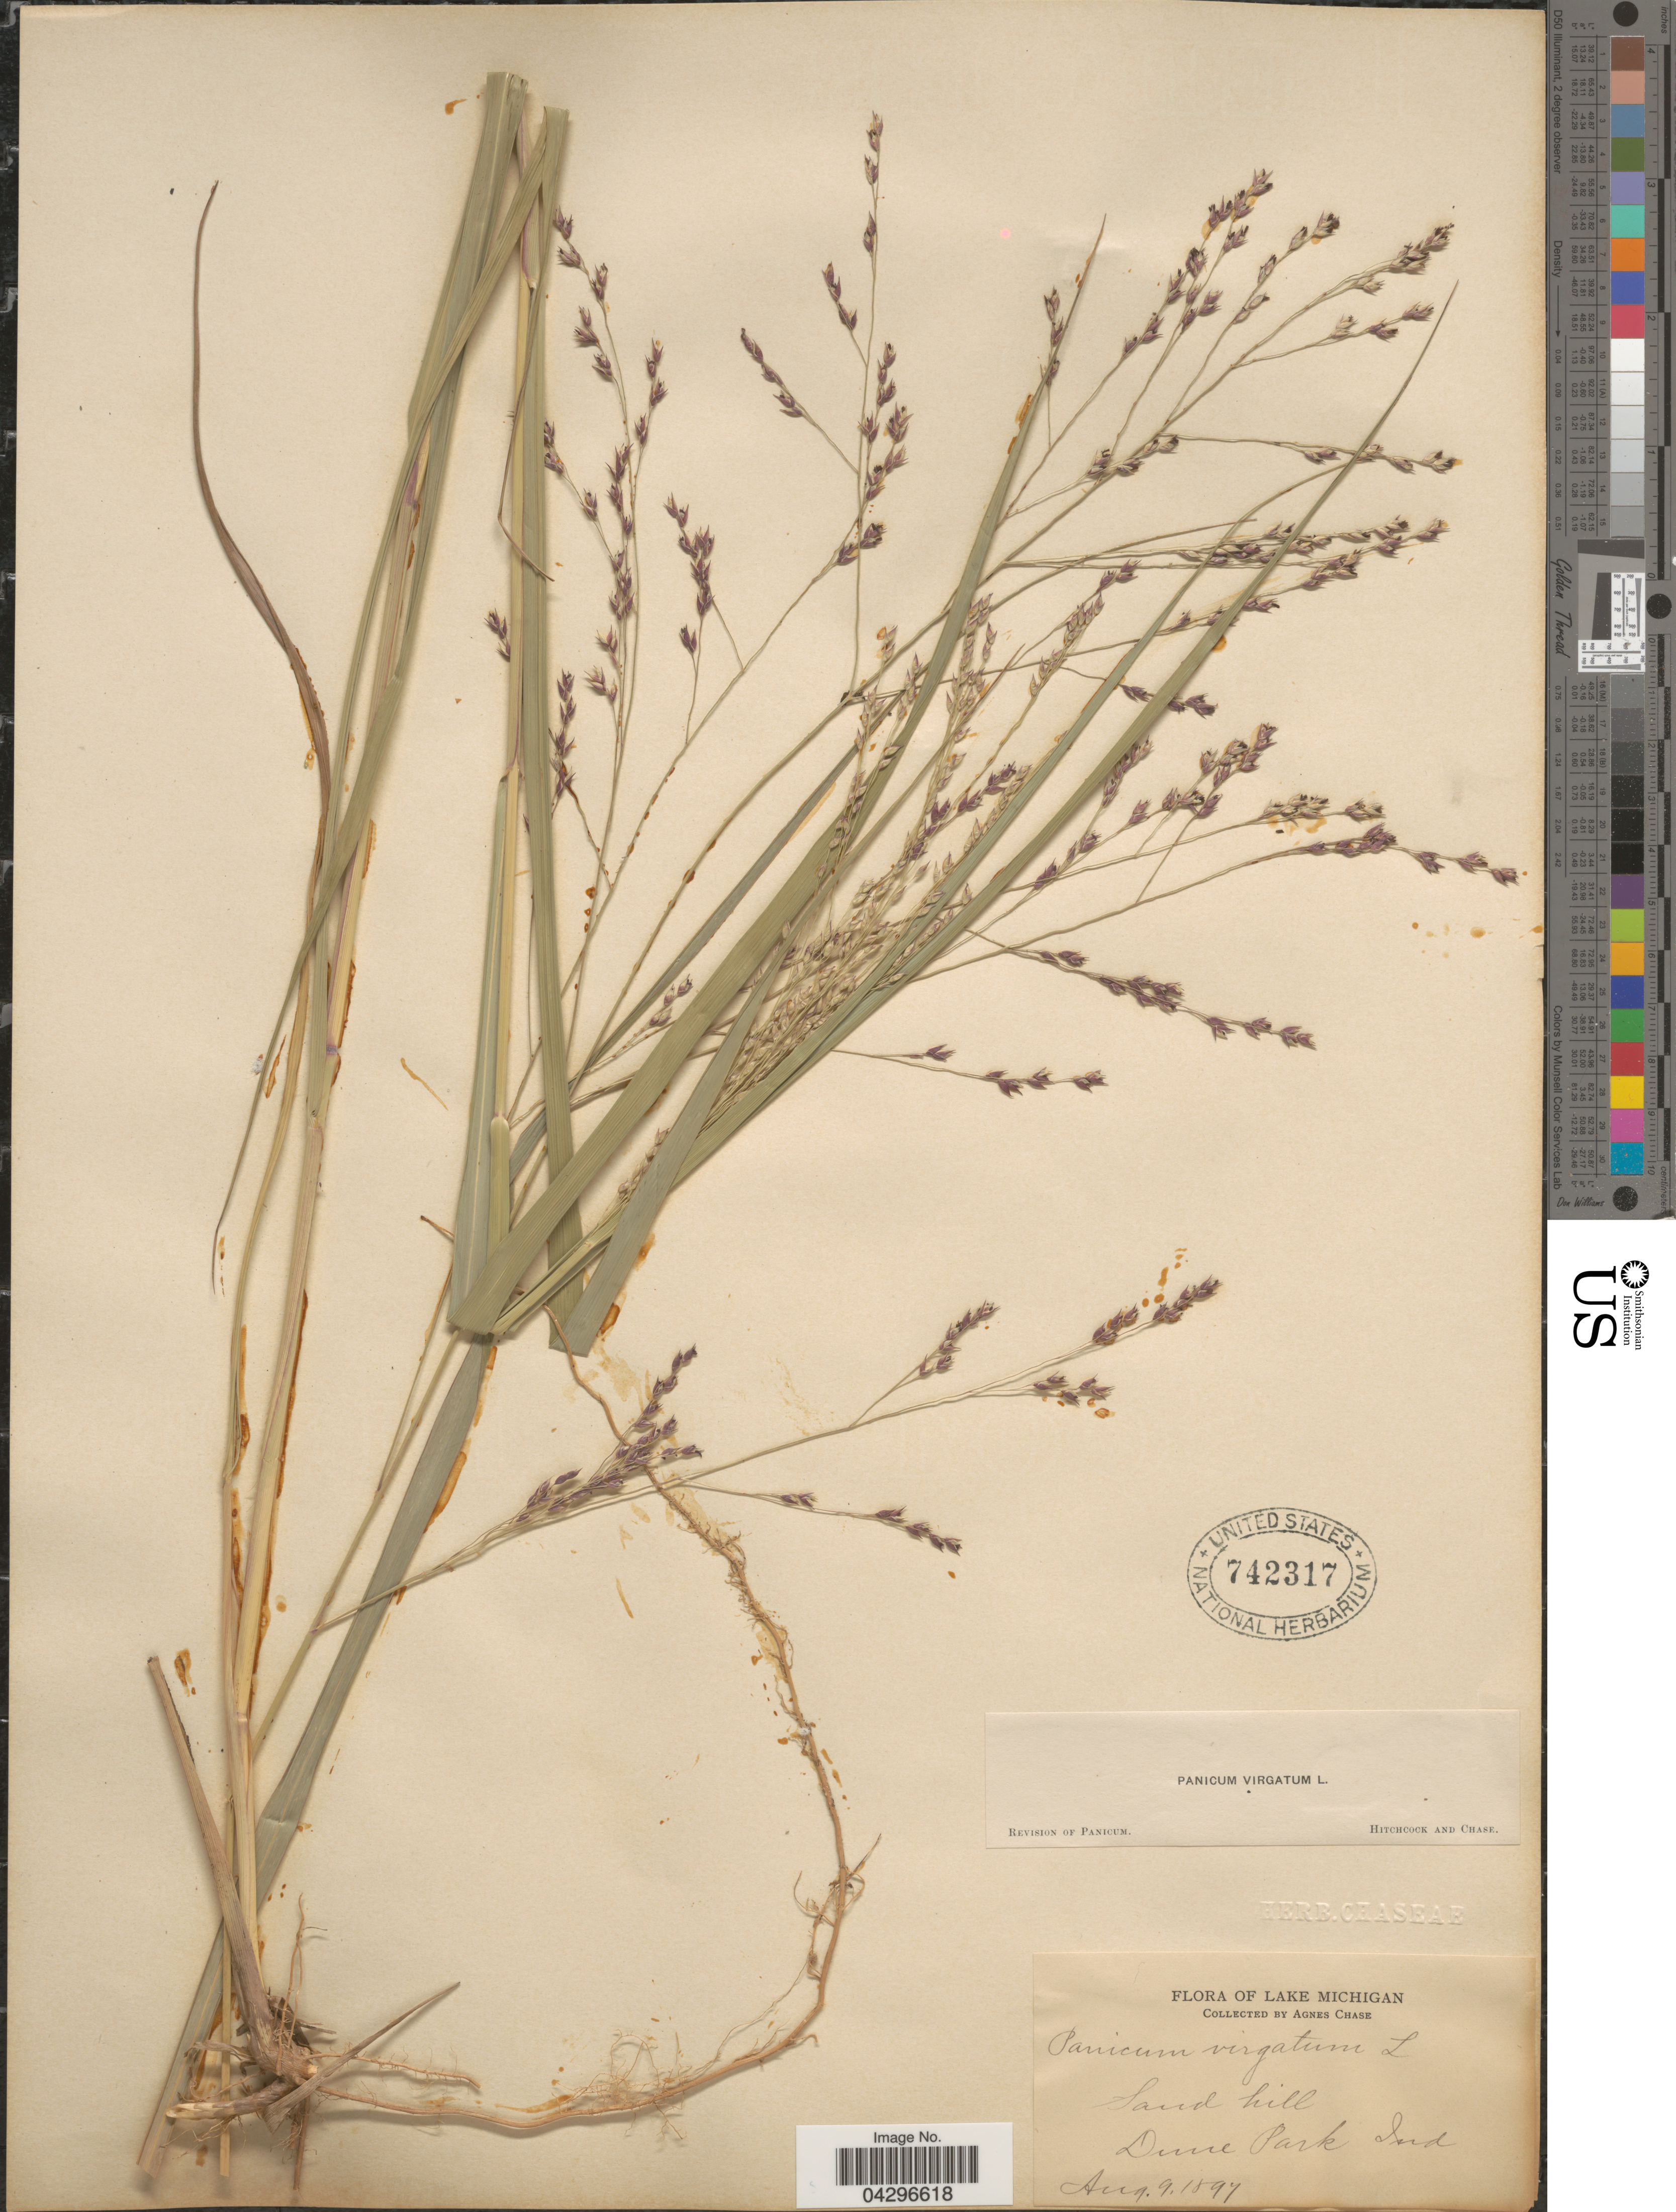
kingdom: Plantae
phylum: Tracheophyta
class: Liliopsida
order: Poales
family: Poaceae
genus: Panicum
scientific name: Panicum virgatum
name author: L.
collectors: A. Chase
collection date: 1897-08-09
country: United States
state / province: Indiana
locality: Lake Michigan. Sand hill. Dune Park.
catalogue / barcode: US 742317